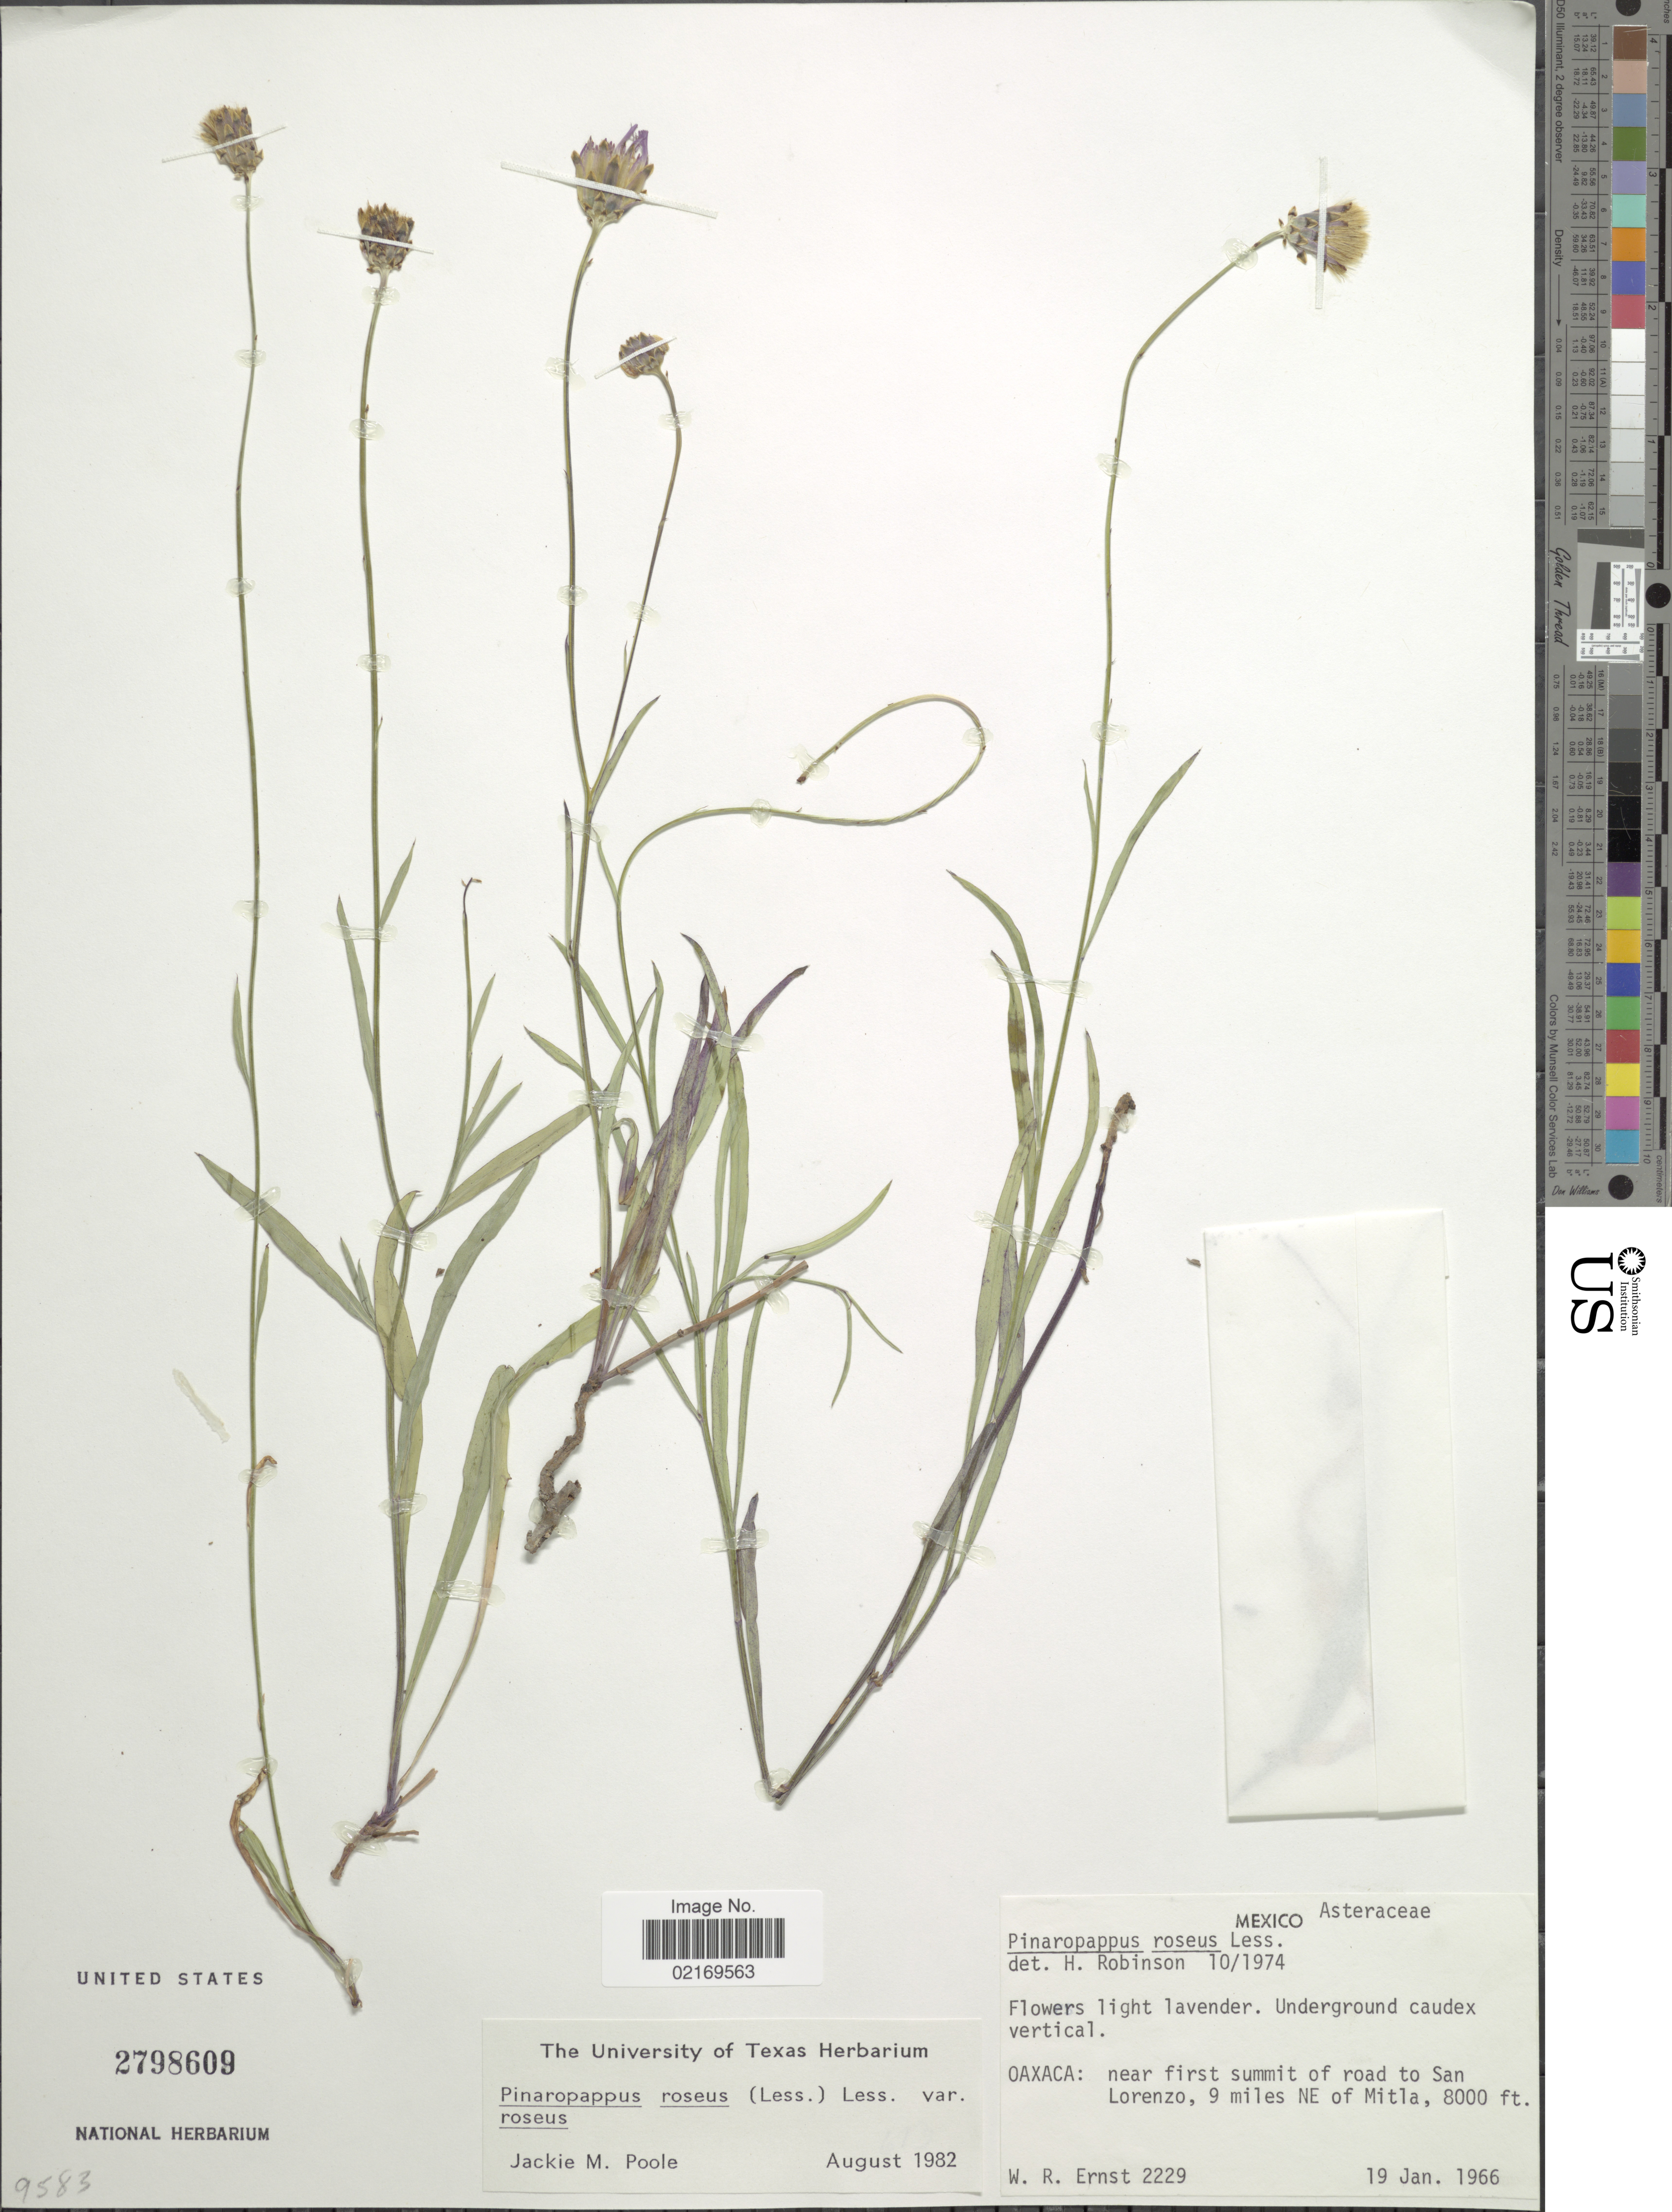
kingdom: Plantae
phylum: Tracheophyta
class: Magnoliopsida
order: Asterales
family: Asteraceae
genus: Pinaropappus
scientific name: Pinaropappus roseus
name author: Less.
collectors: W. R. Ernst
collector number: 2229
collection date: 1966-01-19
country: Mexico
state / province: Oaxaca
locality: Near first summit of road to San Lorenzo, 9 miles NE of Mitla.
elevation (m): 2438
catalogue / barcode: US 2798609